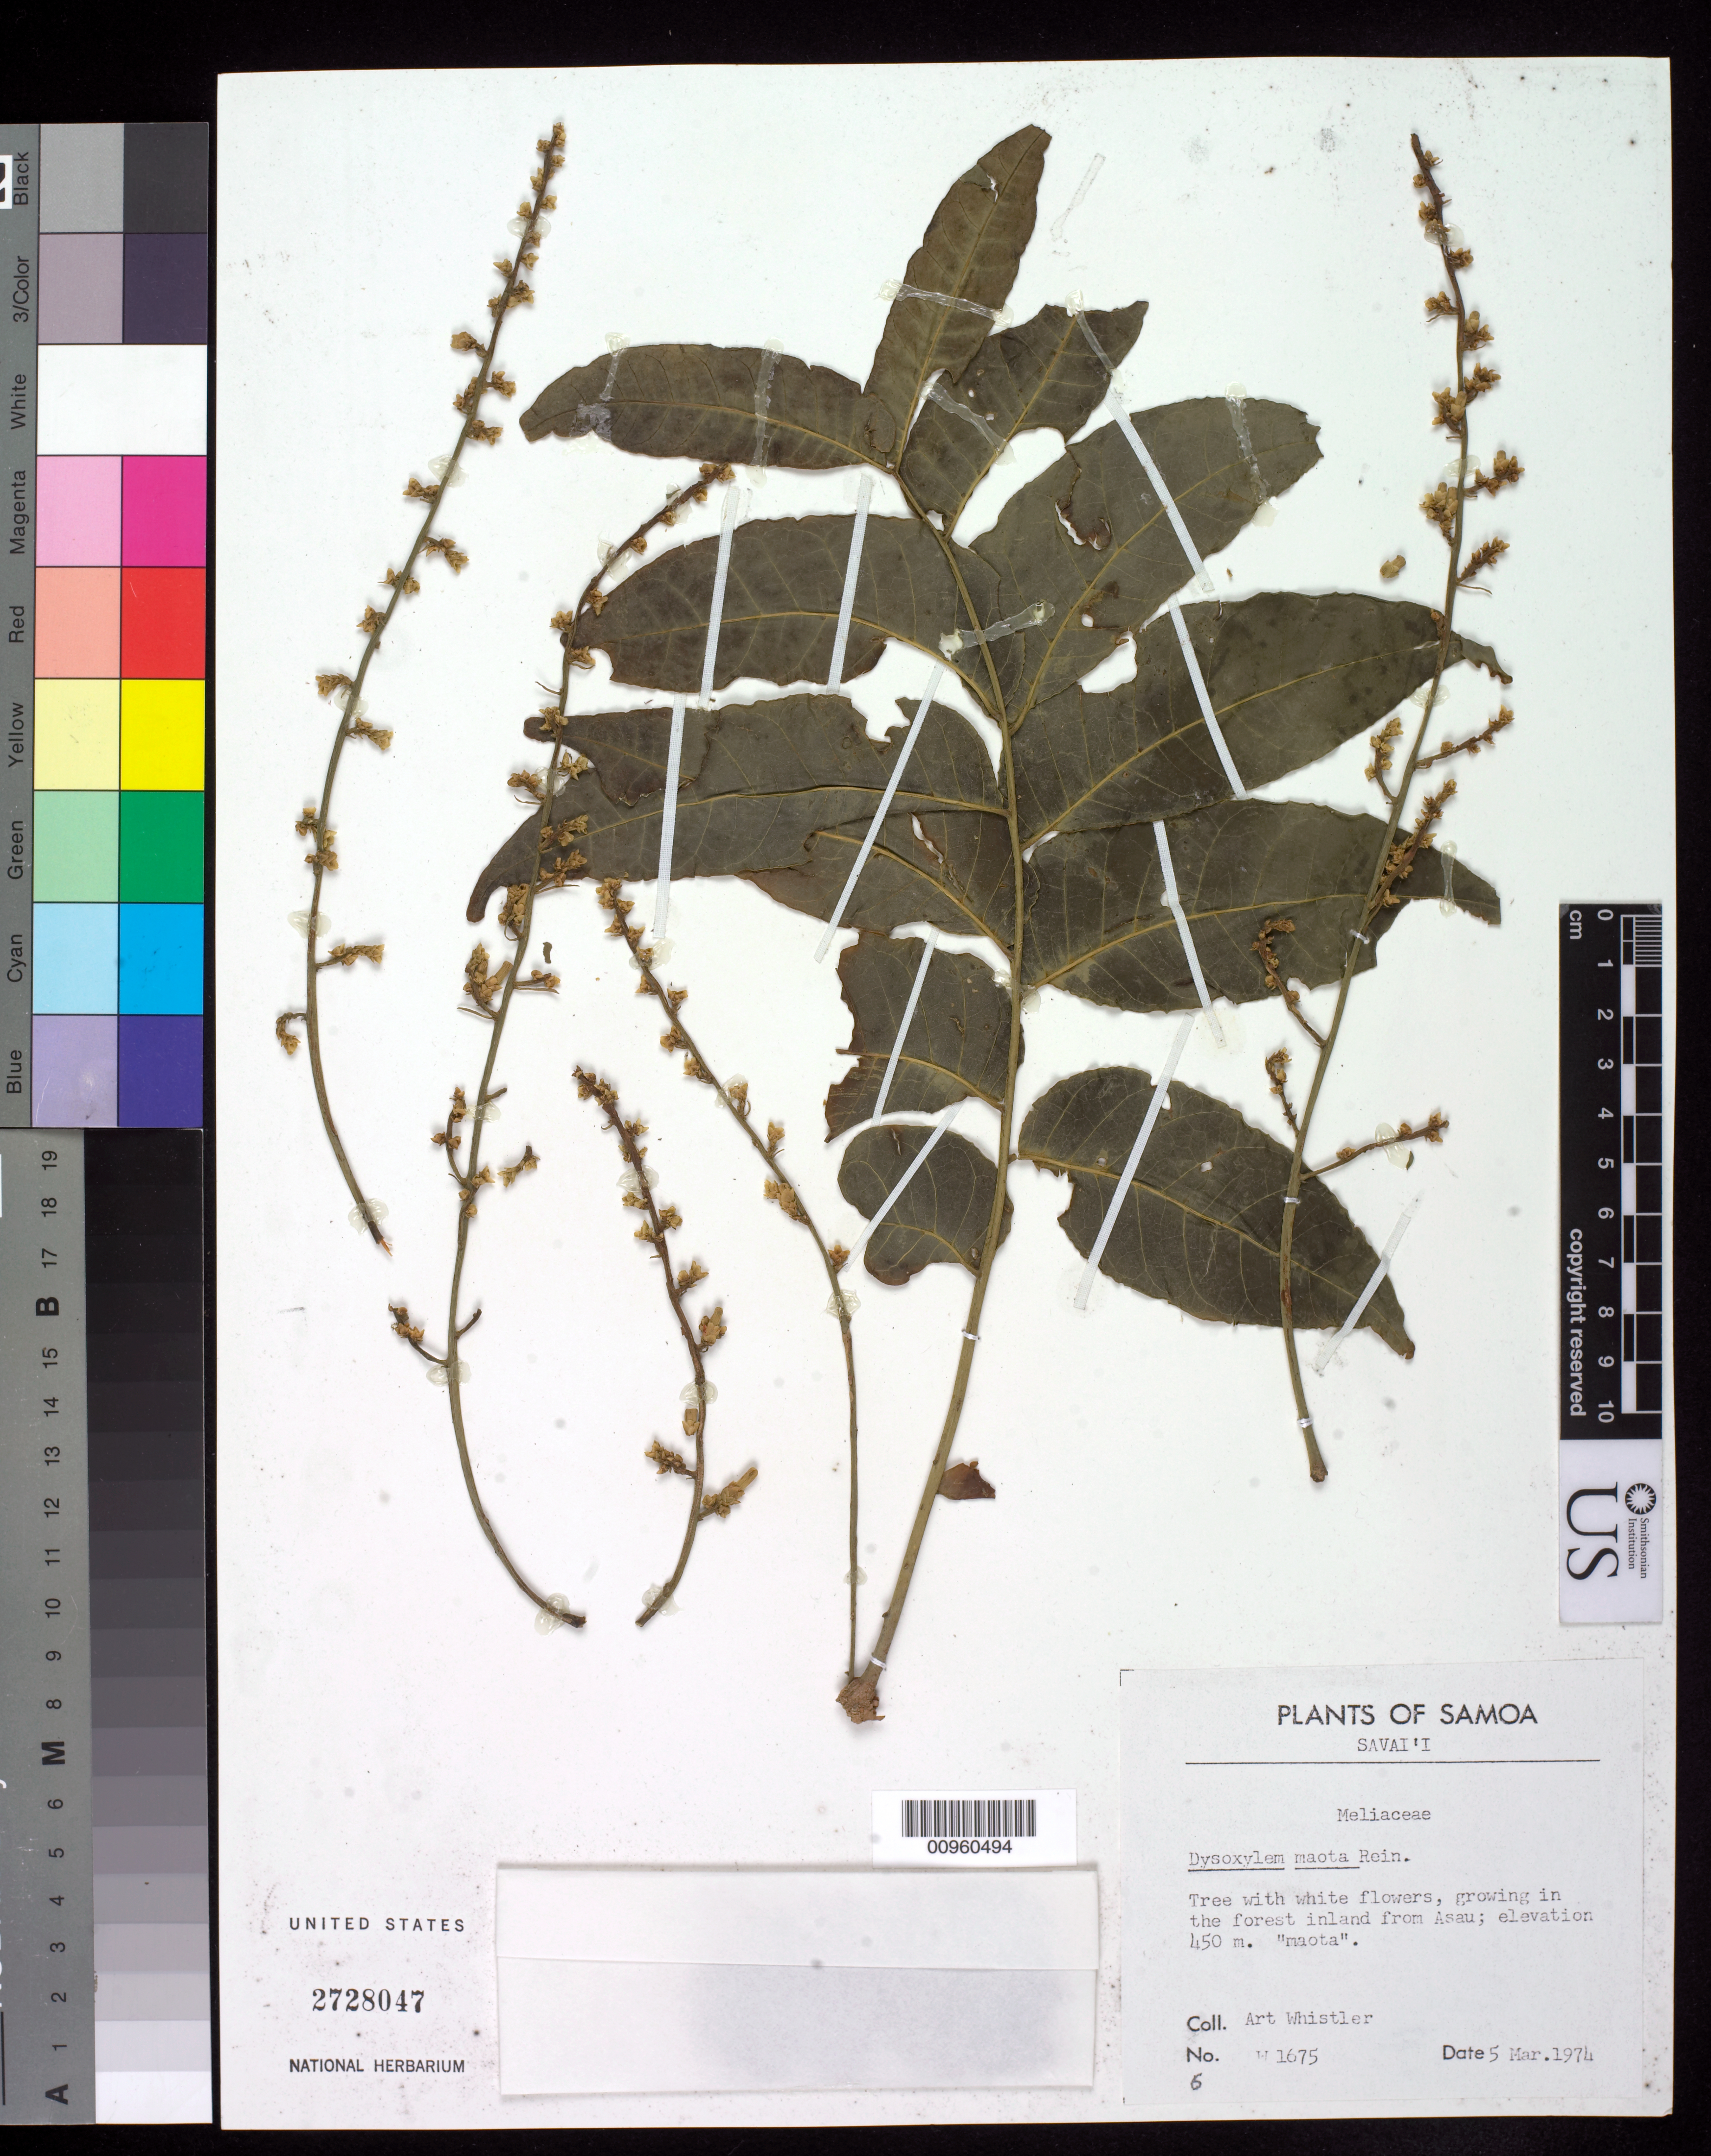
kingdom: Plantae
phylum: Tracheophyta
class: Magnoliopsida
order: Sapindales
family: Meliaceae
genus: Didymocheton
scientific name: Didymocheton gaudichaudianus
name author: A. Juss.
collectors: A. Whistler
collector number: W 1675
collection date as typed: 05 Mar 1974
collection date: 1974-03-05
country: Samoa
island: Savai'i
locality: Samoa, inland from Asau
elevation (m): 450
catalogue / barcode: US 2728047